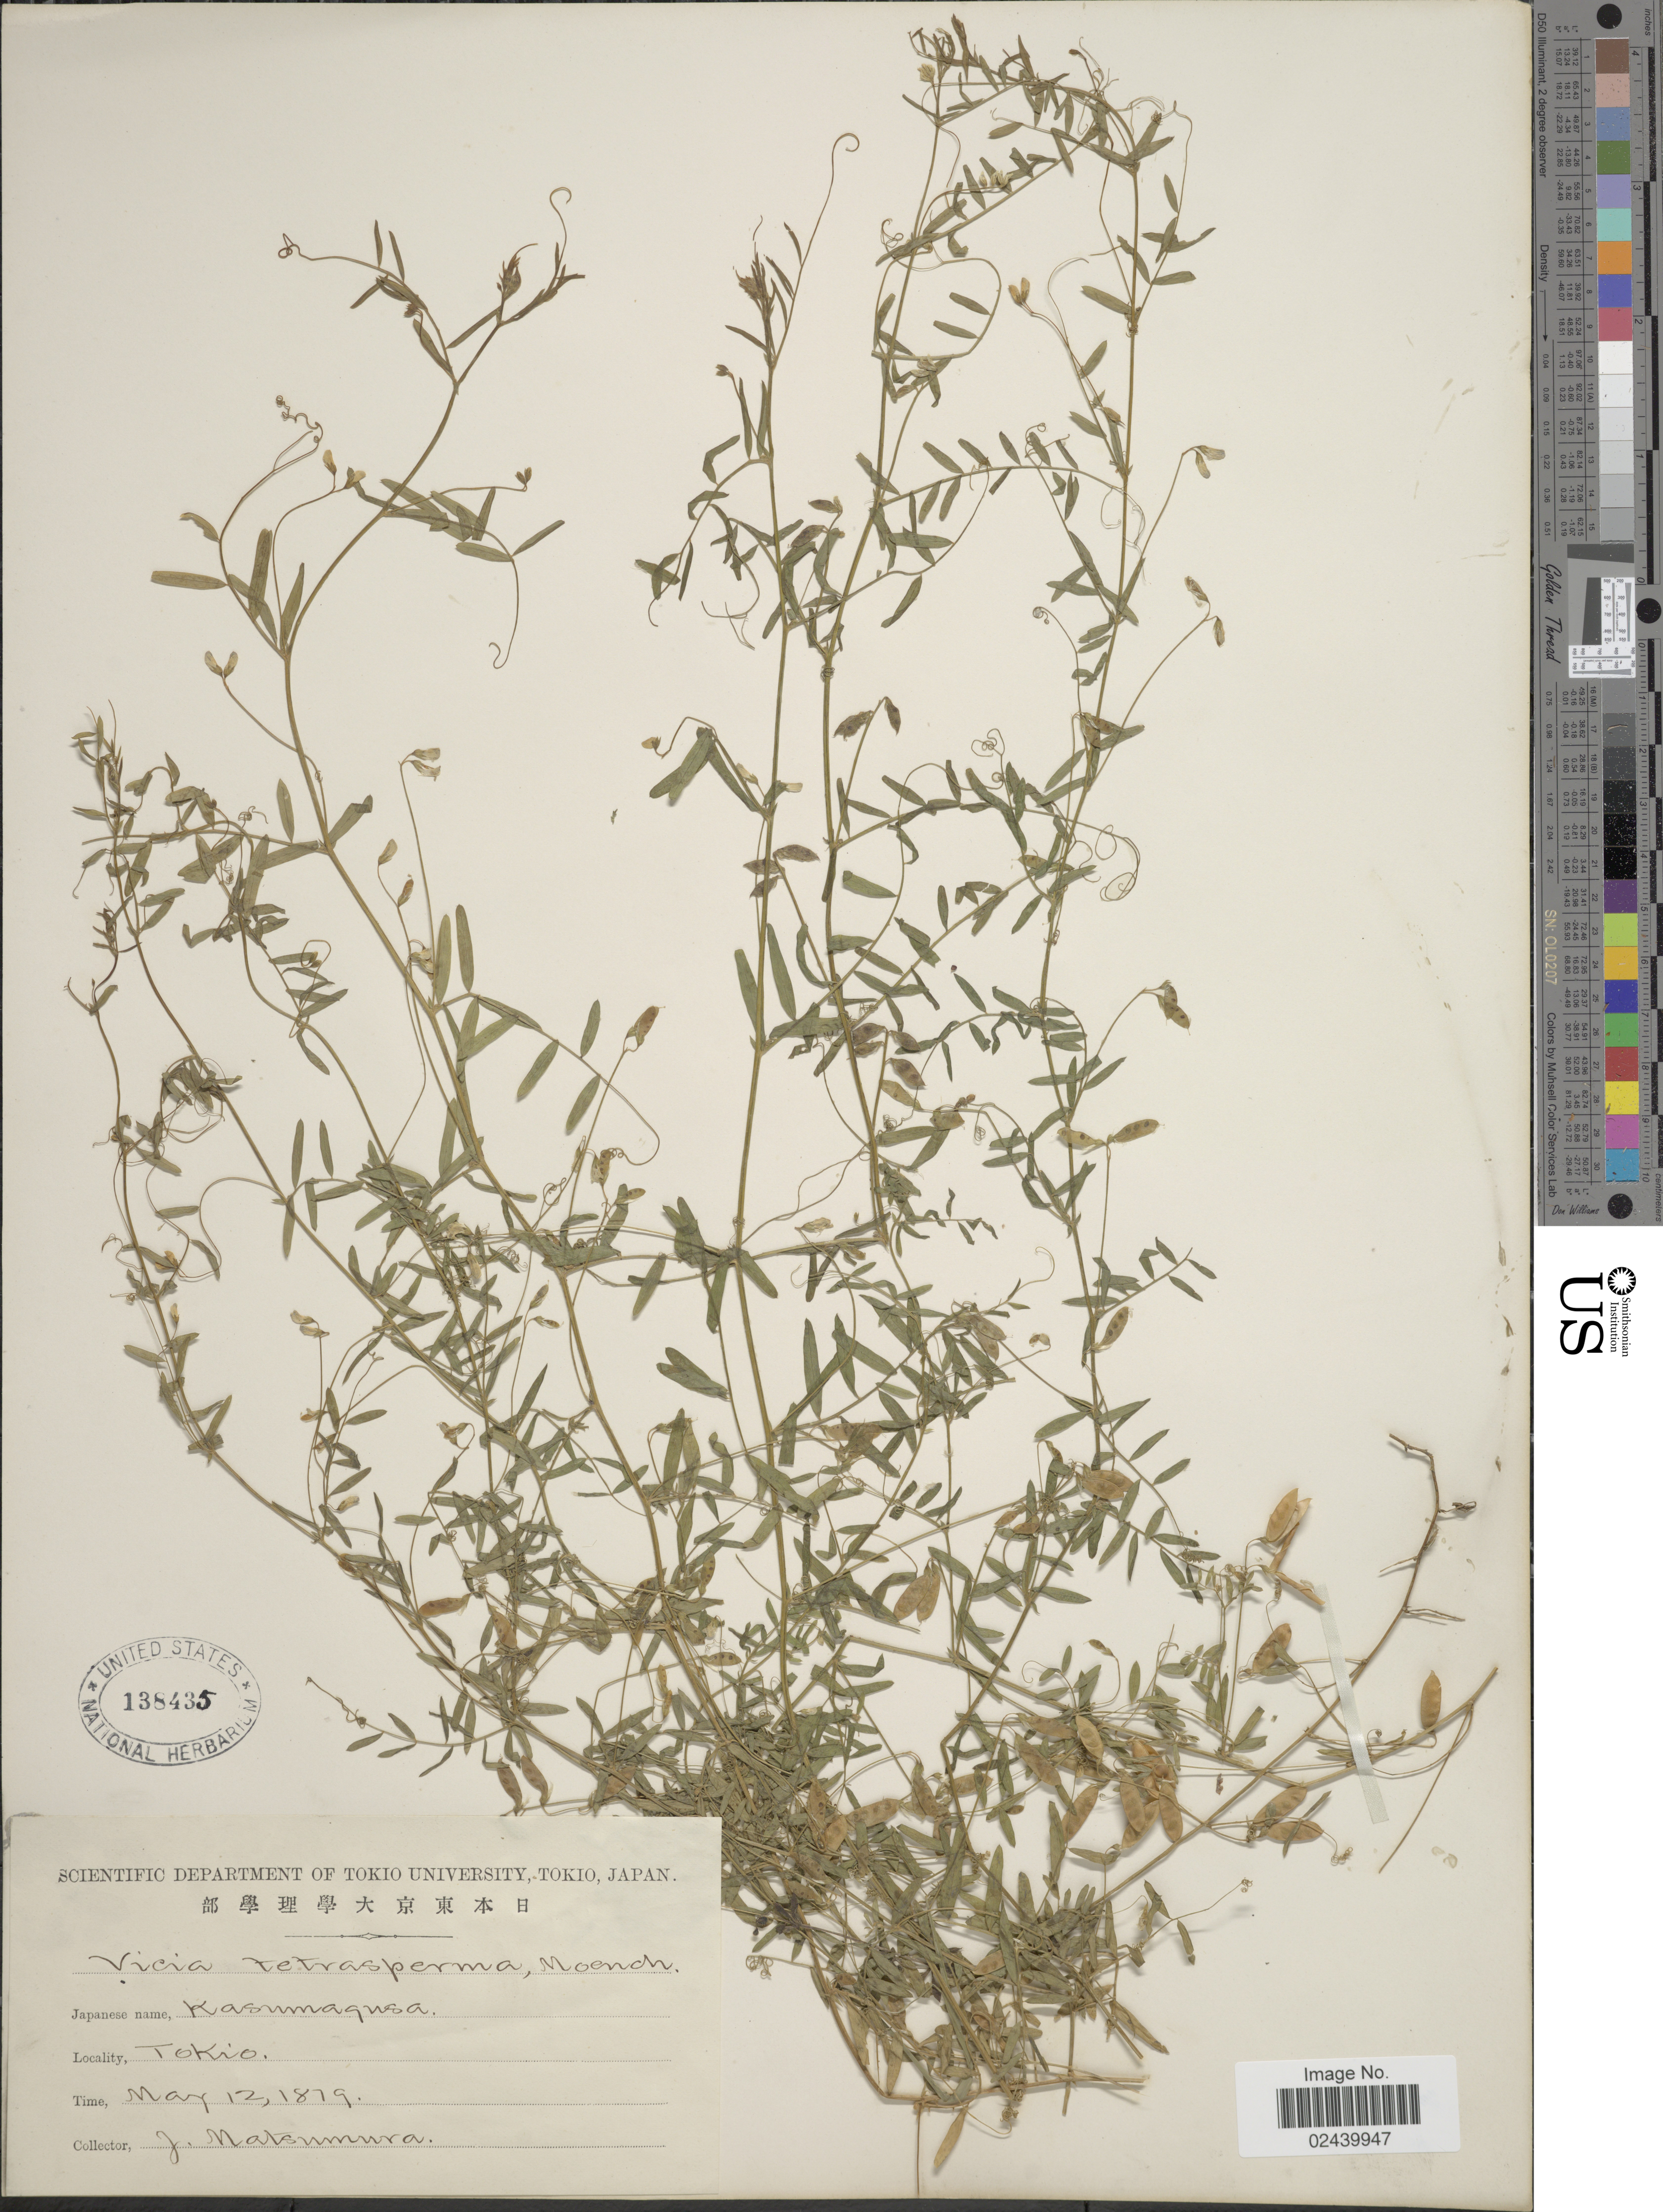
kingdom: Plantae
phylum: Tracheophyta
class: Magnoliopsida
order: Fabales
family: Fabaceae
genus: Vicia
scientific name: Vicia tetrasperma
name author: (L.) Schreb.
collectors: J. Matsumura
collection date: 1879-05-12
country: Japan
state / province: Tokyo, Federal City of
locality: Tokio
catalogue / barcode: US 138435